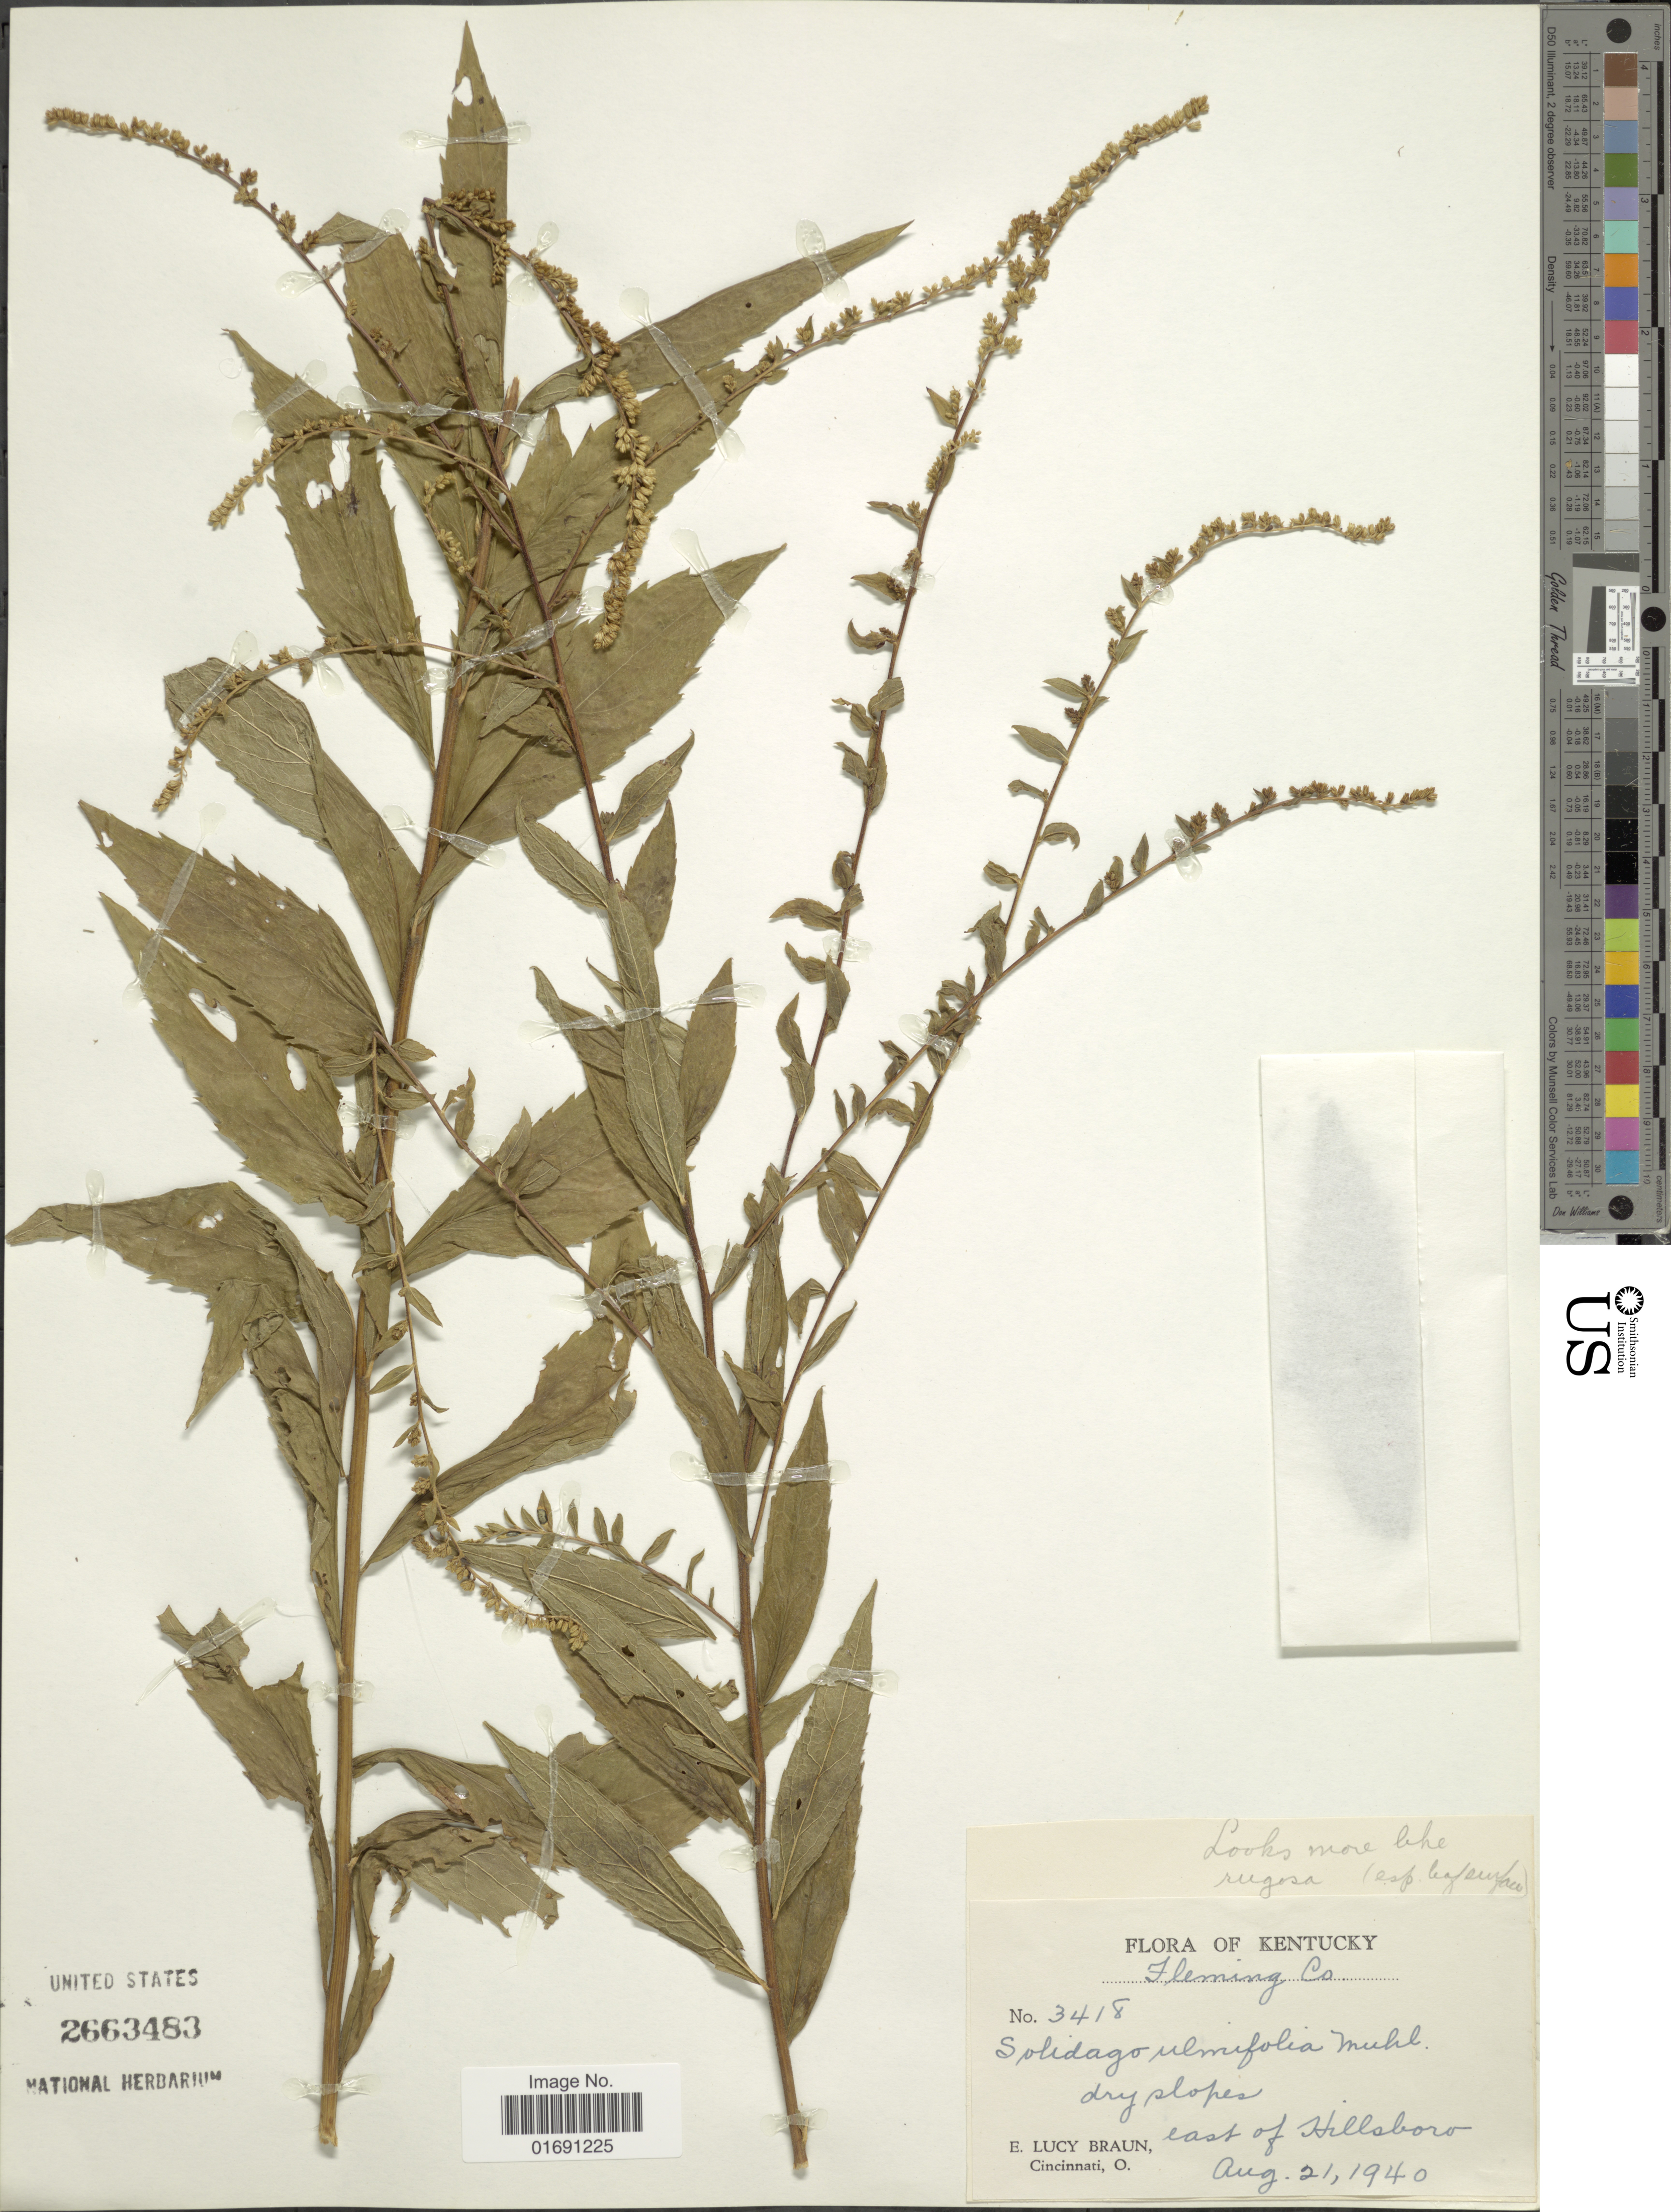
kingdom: Plantae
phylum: Tracheophyta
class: Magnoliopsida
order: Asterales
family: Asteraceae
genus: Solidago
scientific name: Solidago ulmifolia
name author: Muhl. ex Willd.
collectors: E. L. Braun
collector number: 3418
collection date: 1940-08-21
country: United States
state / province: Kentucky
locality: Fleming Co, dry slope east of Hillsboro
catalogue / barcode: US 2663483